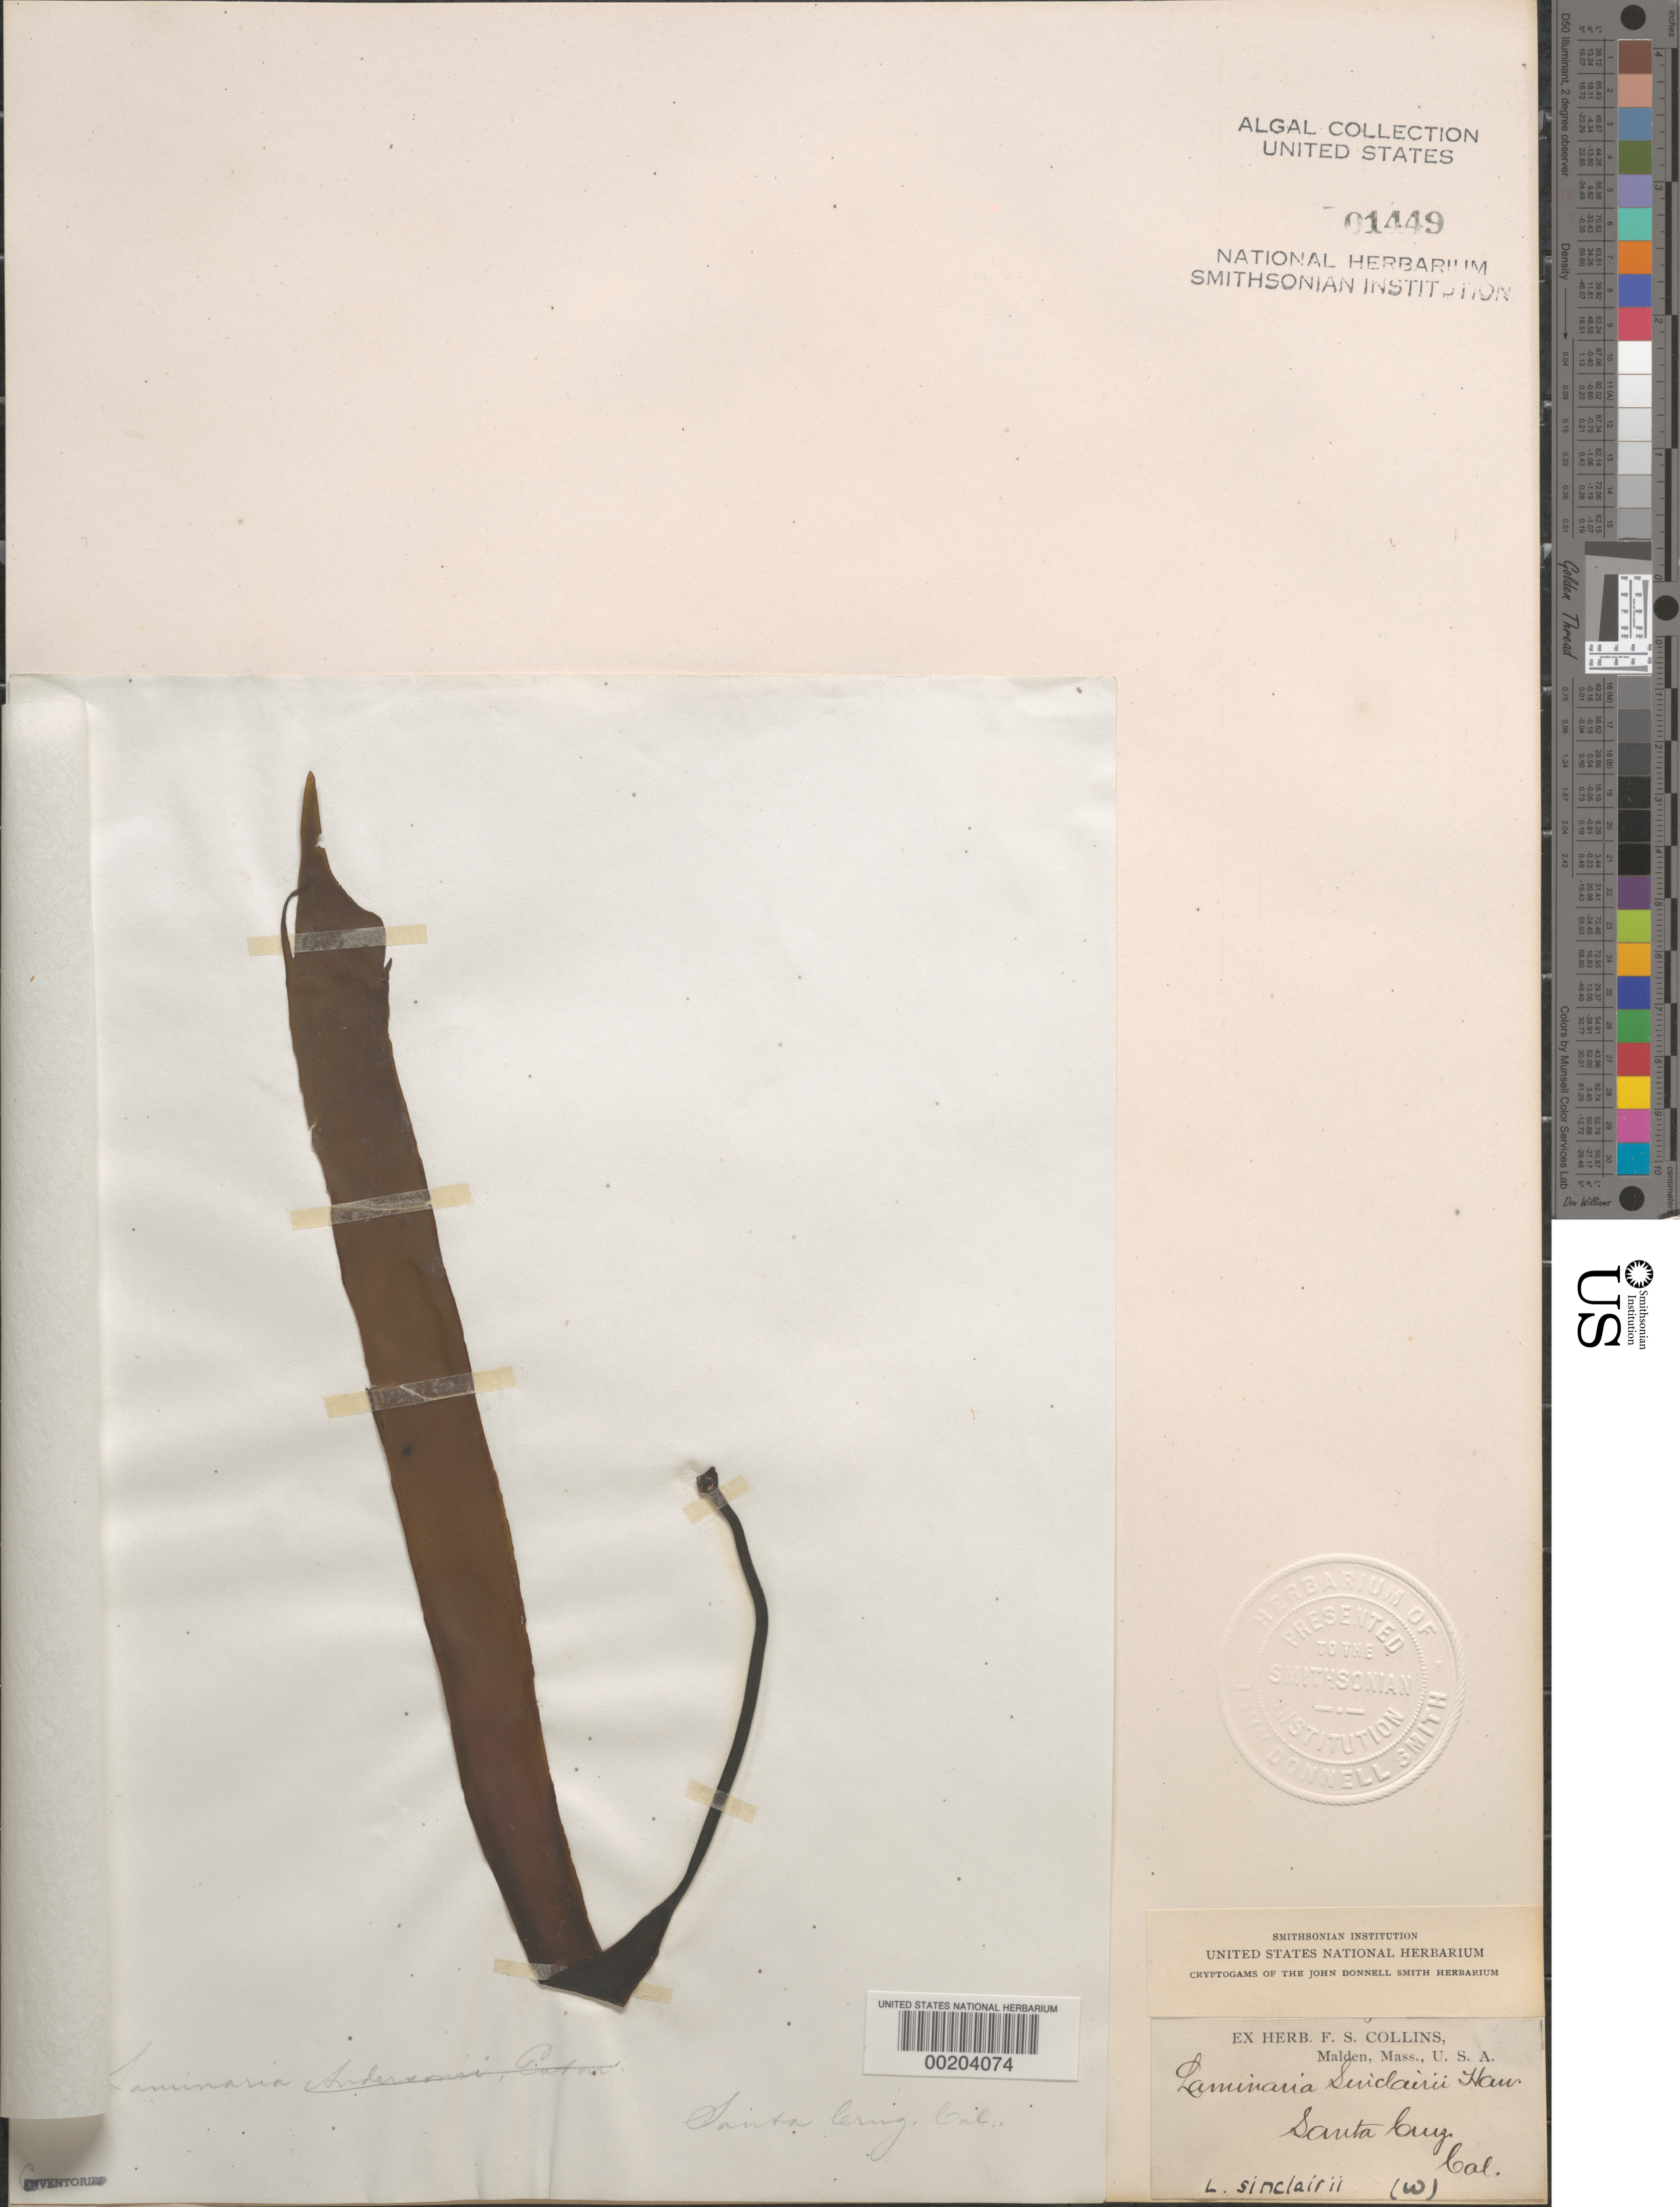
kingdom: Chromista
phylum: Ochrophyta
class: Phaeophyceae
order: Laminariales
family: Laminariaceae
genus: Laminaria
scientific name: Laminaria sinclairii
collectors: F. Collins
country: United States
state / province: California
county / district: Santa Cruz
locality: Santa Cruz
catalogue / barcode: US 1449